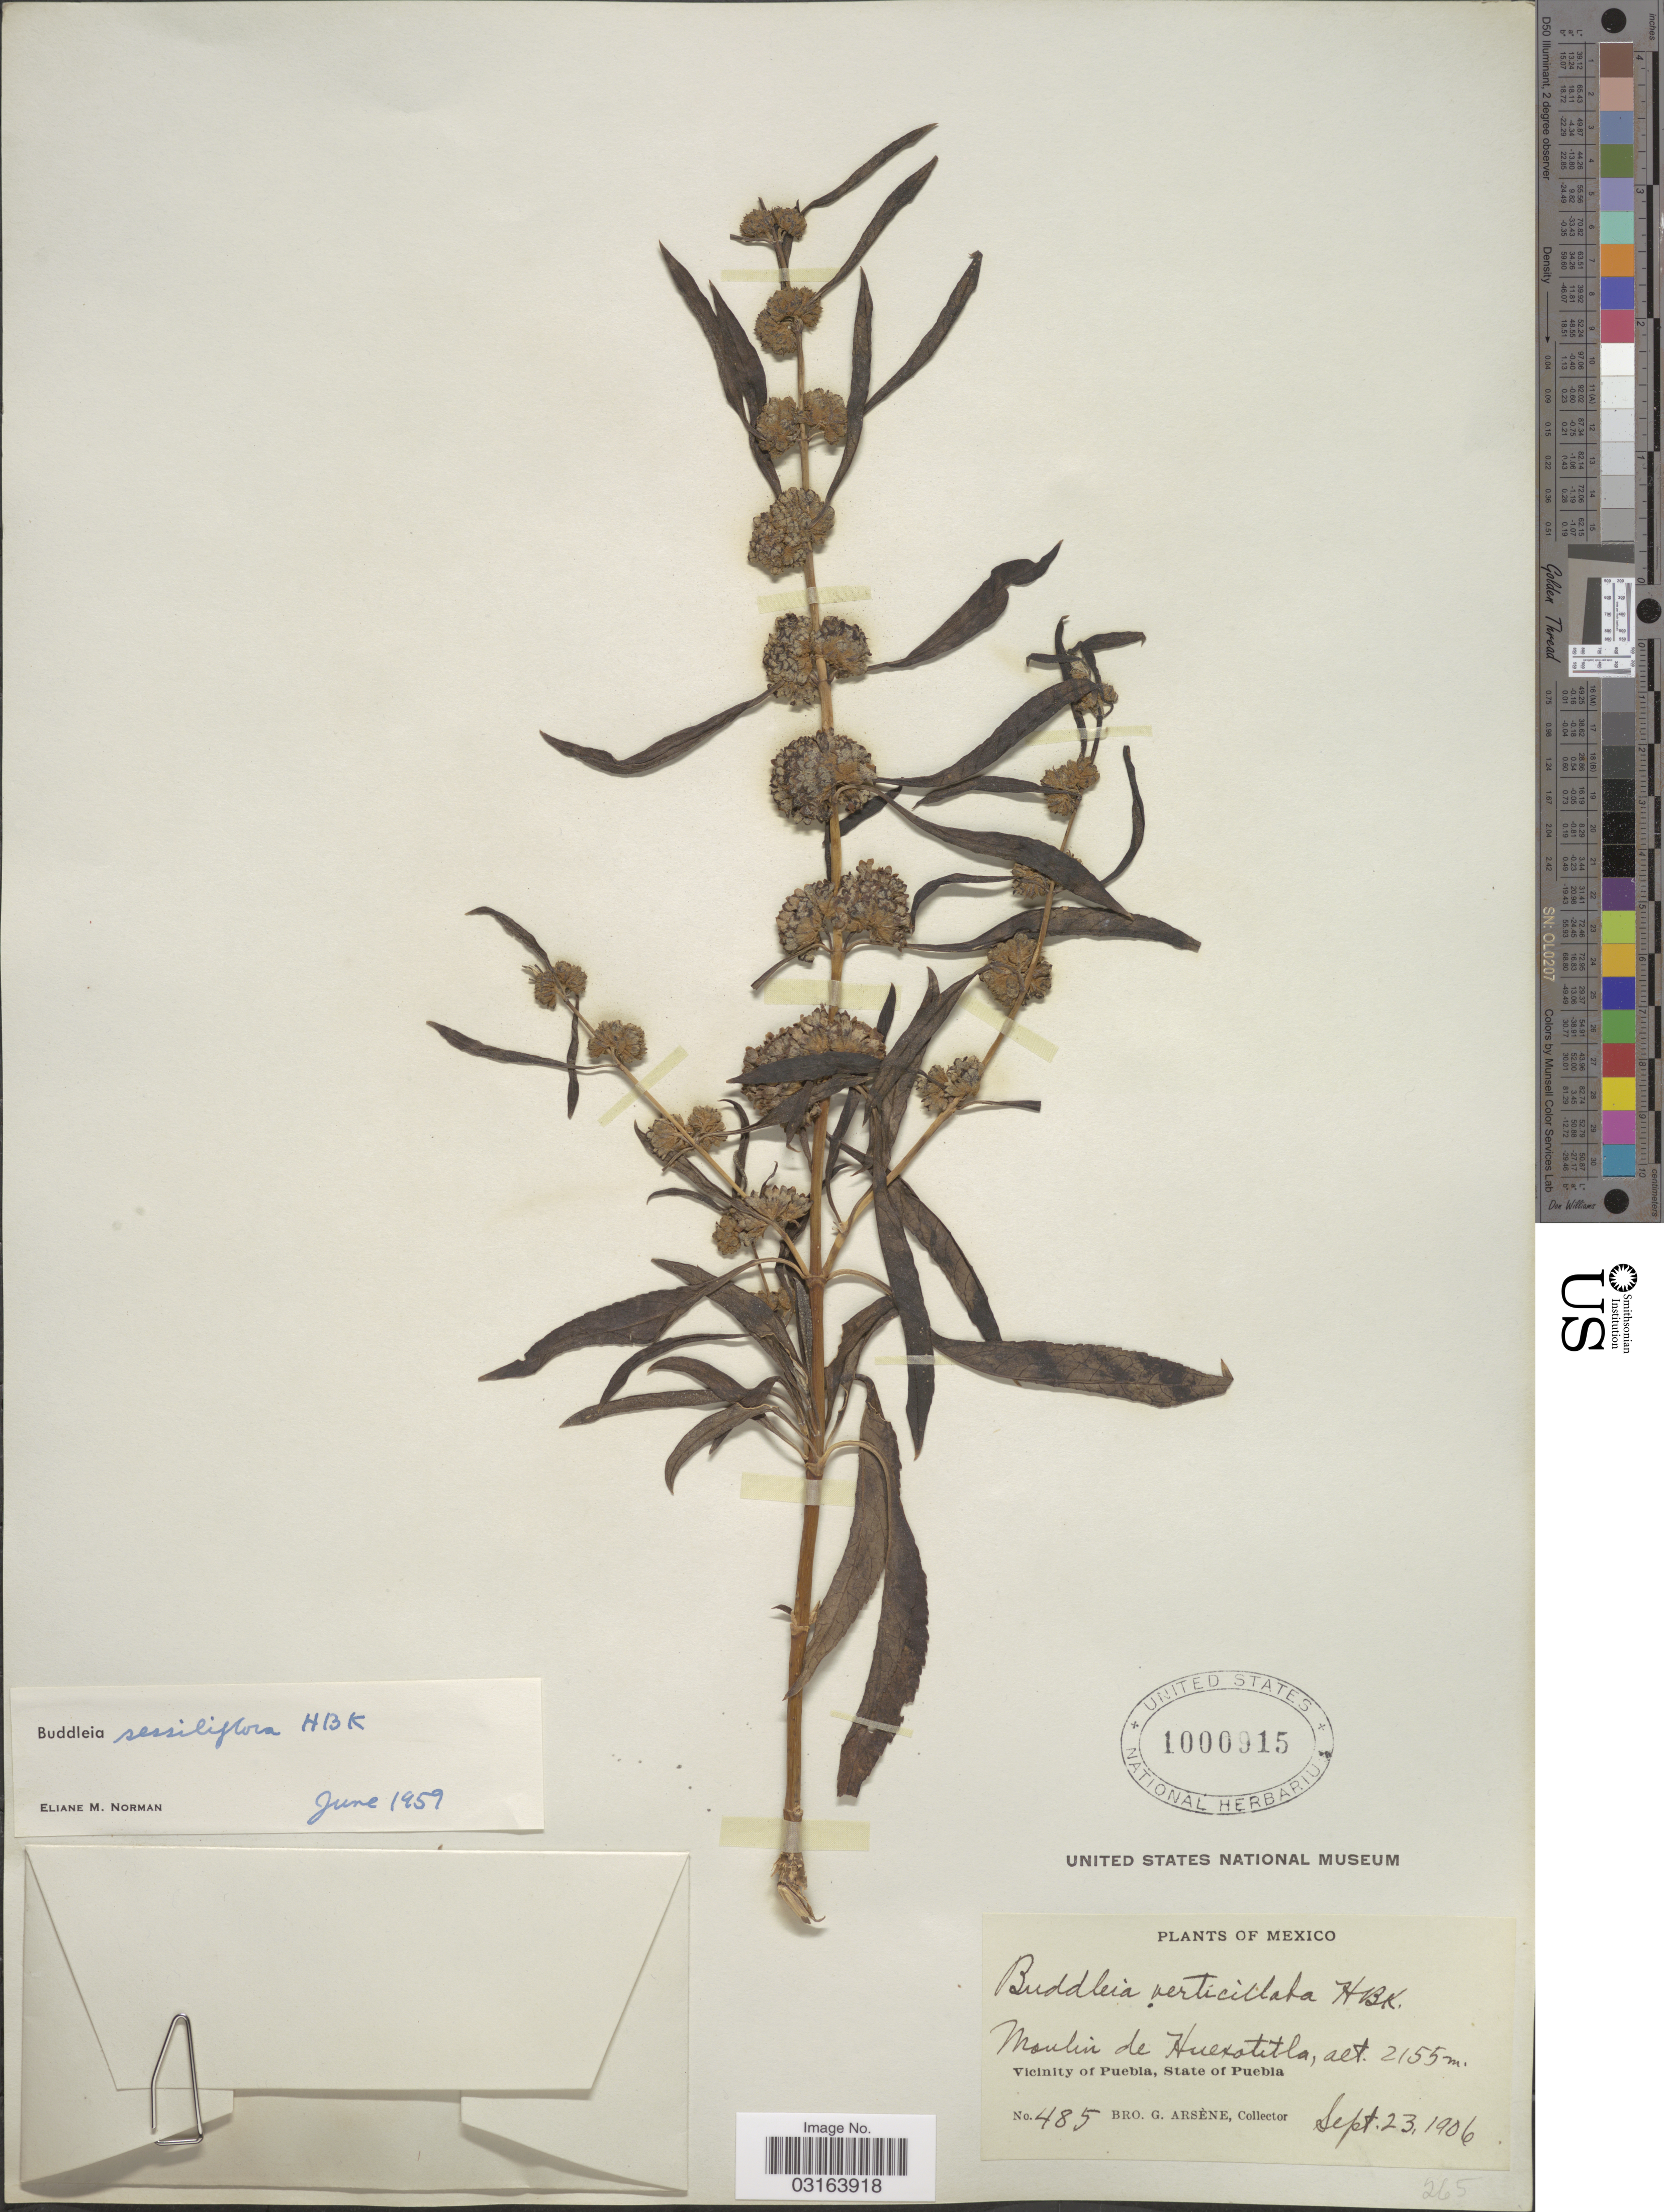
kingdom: Plantae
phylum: Tracheophyta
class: Magnoliopsida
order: Lamiales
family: Scrophulariaceae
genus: Buddleja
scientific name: Buddleja sessiliflora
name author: Kunth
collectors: Bro. G. Arsène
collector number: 485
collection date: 1906-09-23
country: Mexico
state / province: Puebla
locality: Moulin de Huexotitla. Vicinity of Puebla.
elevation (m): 2155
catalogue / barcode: US 1000915